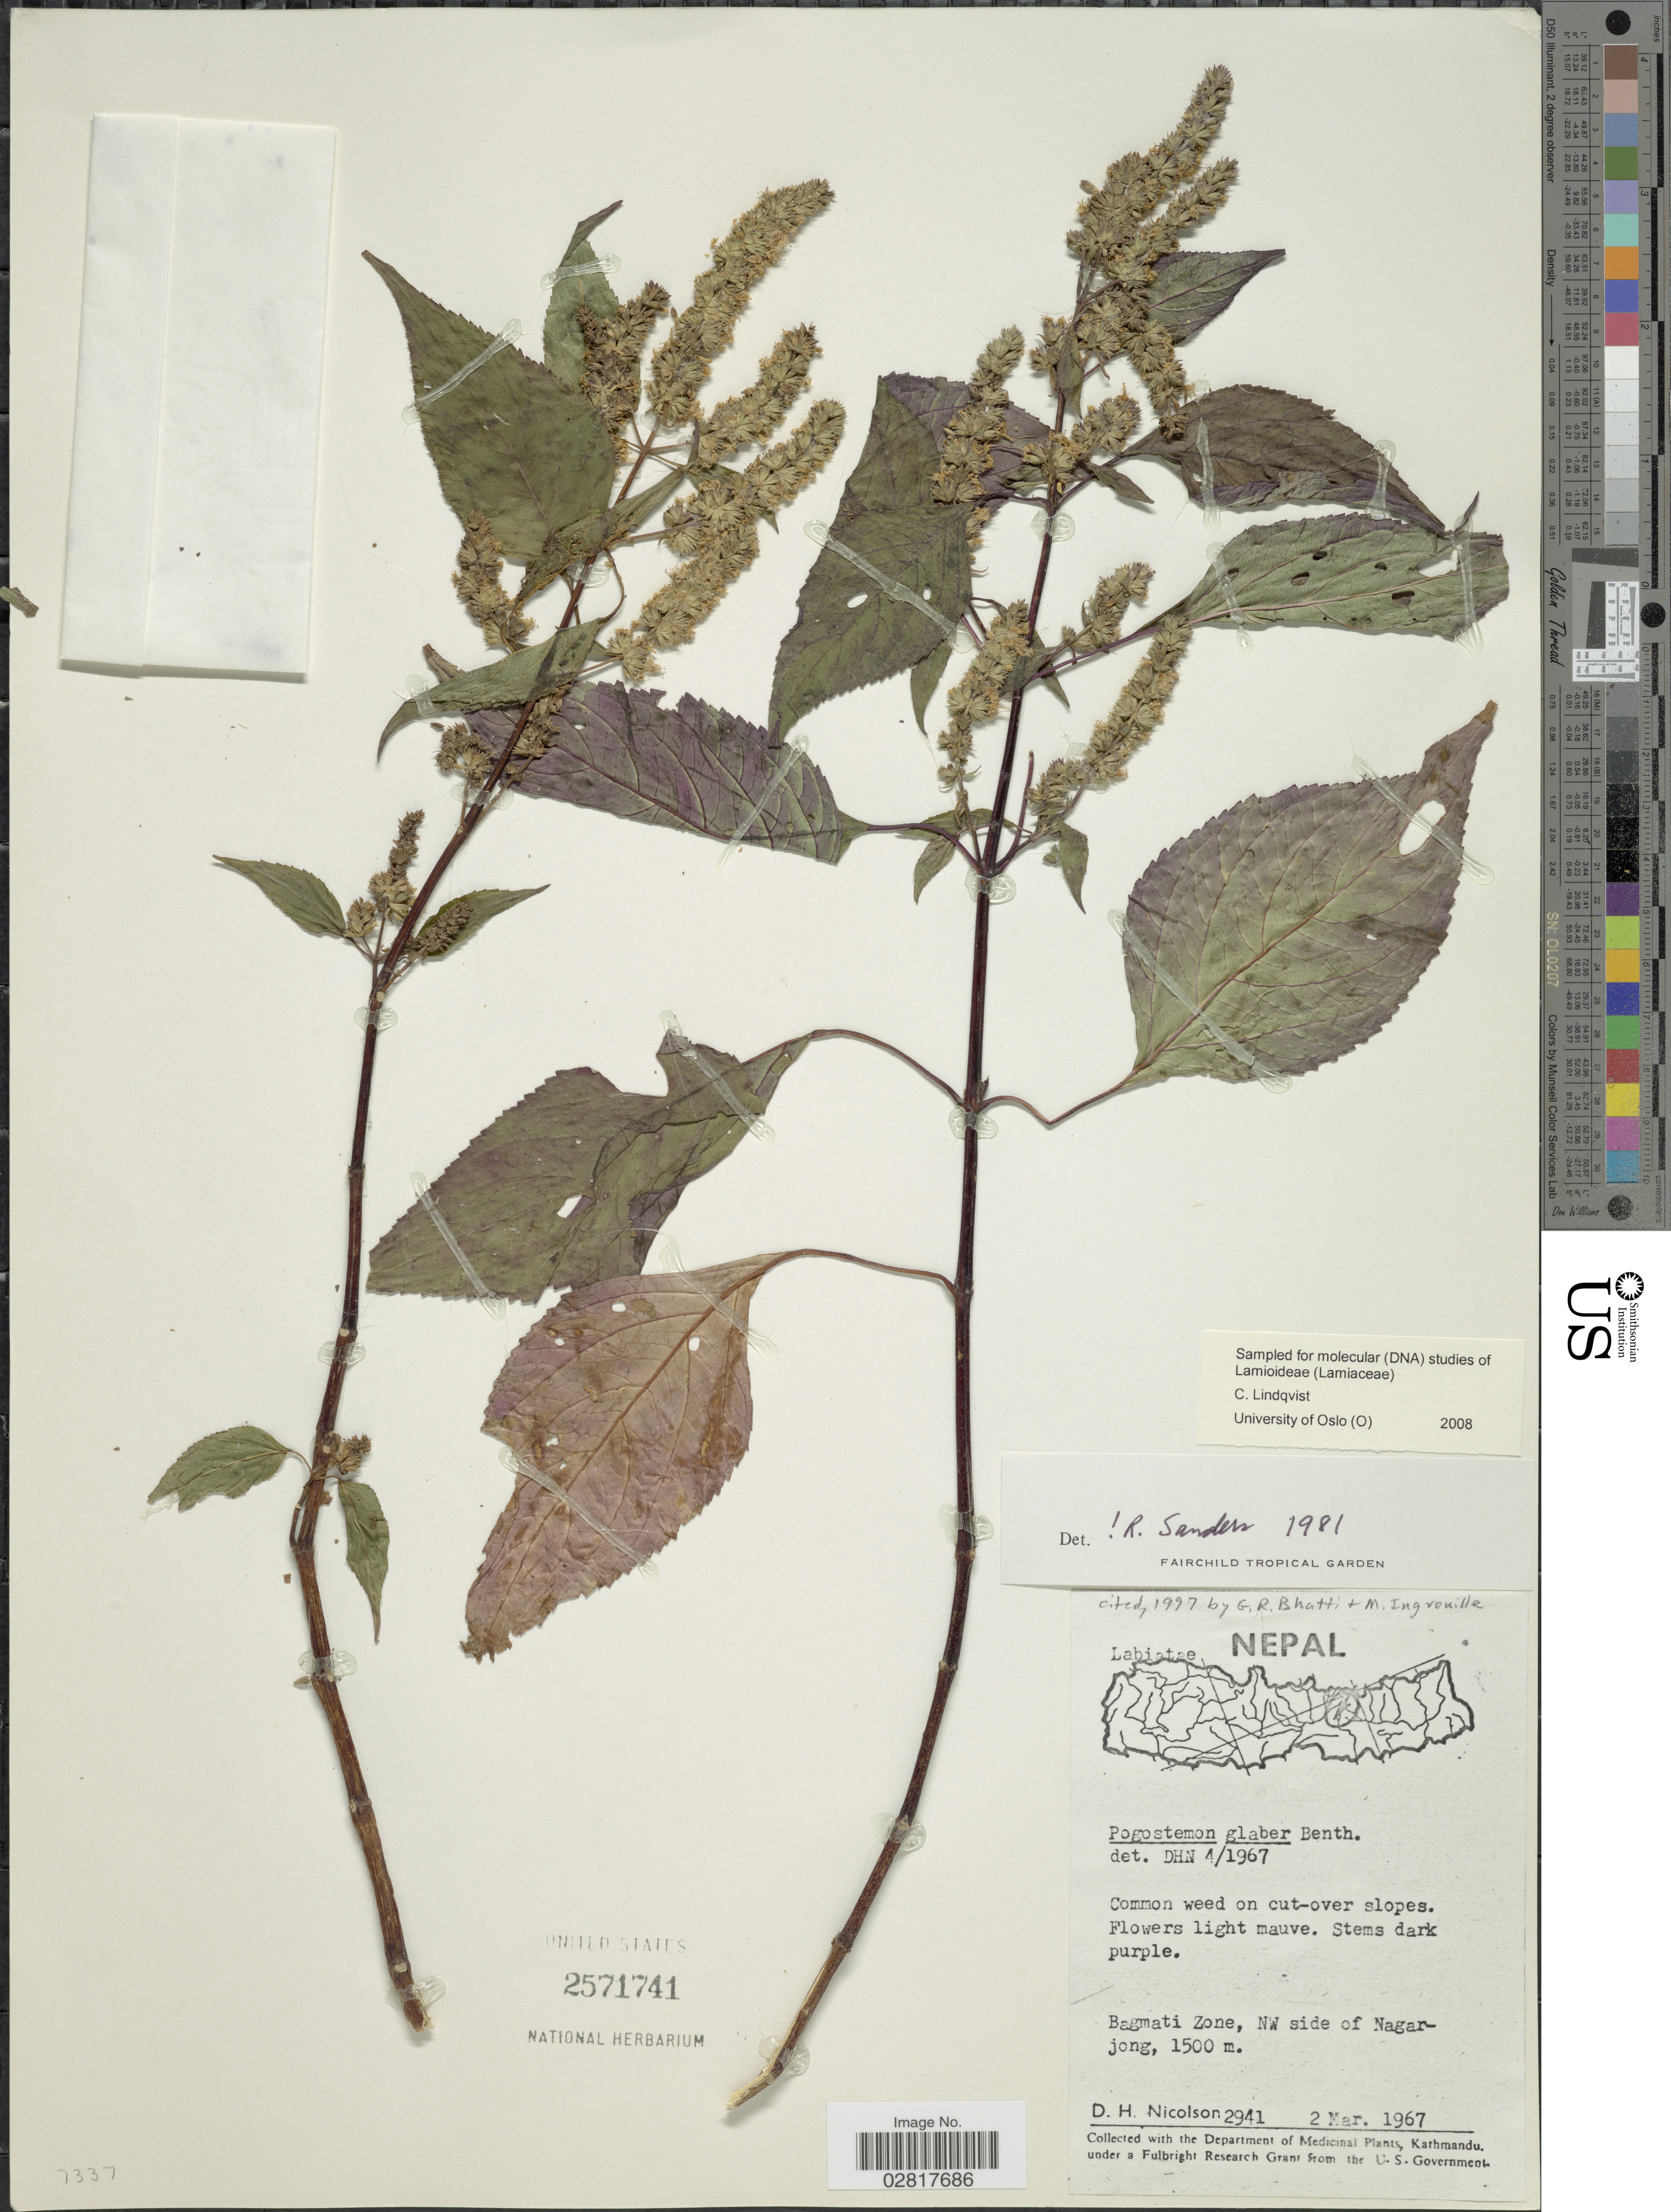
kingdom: Plantae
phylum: Tracheophyta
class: Magnoliopsida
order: Lamiales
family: Lamiaceae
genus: Pogostemon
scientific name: Pogostemon glaber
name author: Benth.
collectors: D. H. Nicolson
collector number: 2941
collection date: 1967-03-02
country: Nepal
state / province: Bagmati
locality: Bagmati Zone, NW side of Nagarjong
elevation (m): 1500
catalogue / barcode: US 2571741